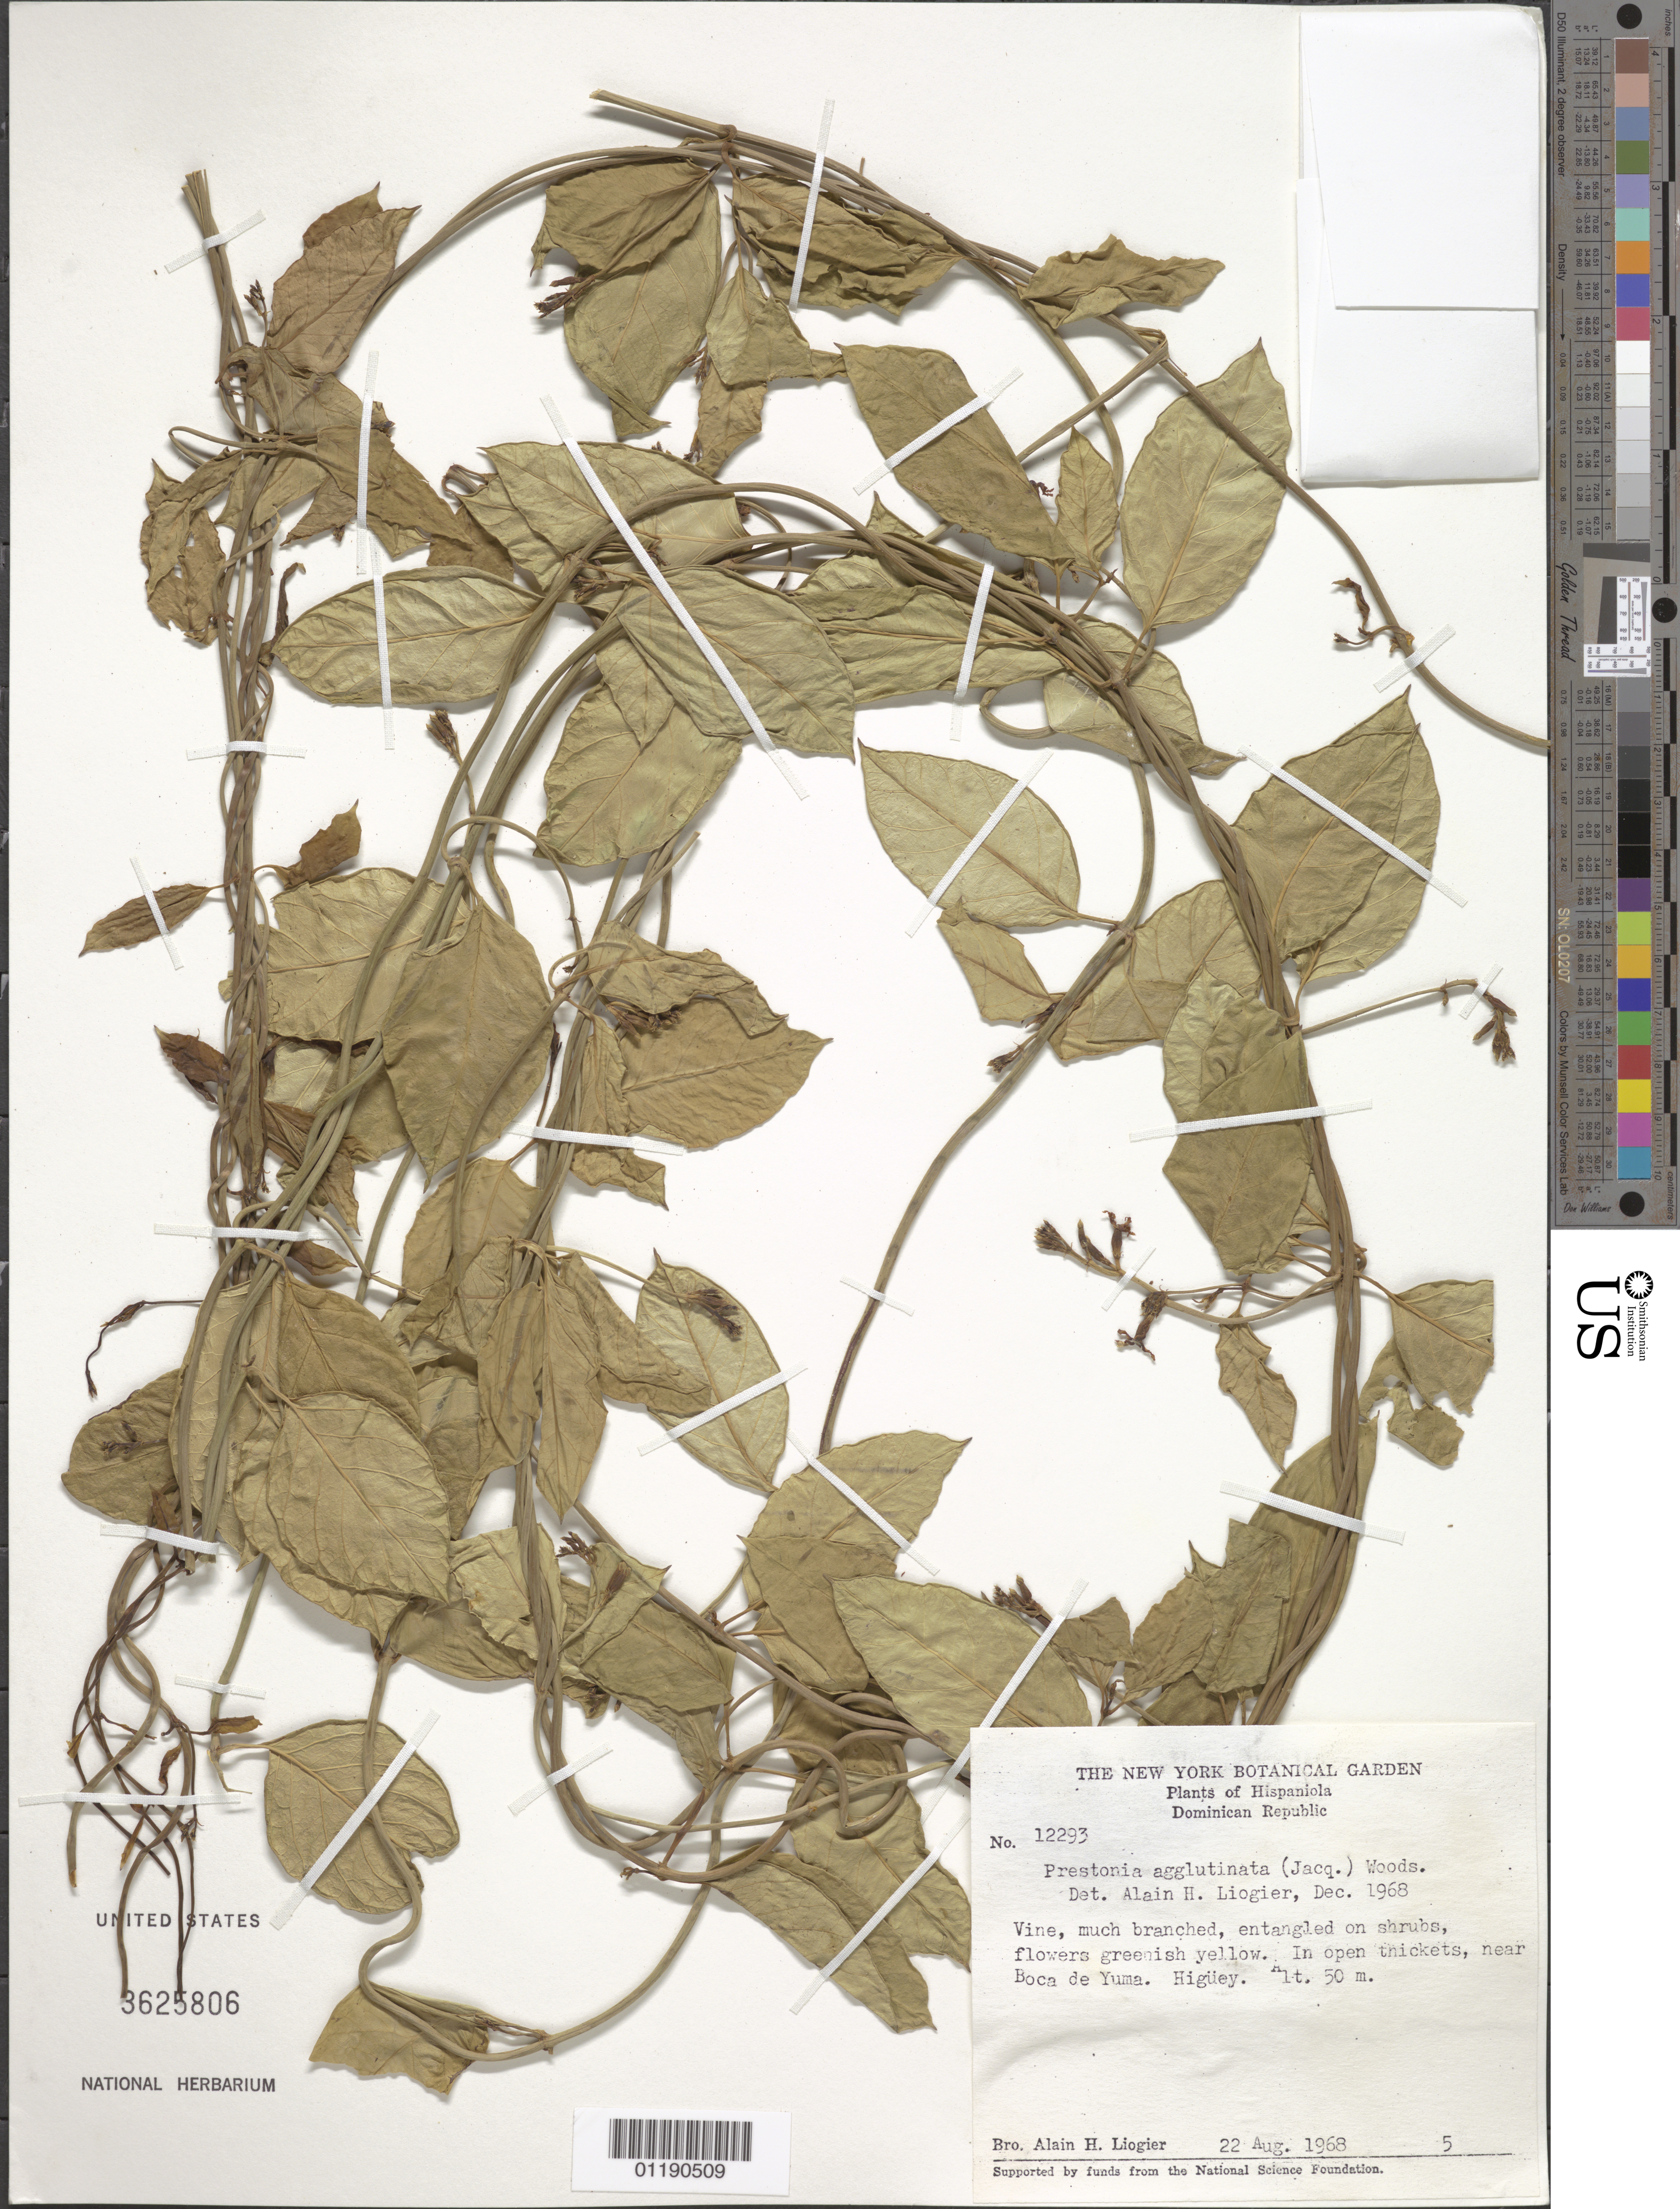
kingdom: Plantae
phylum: Tracheophyta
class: Magnoliopsida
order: Gentianales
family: Apocynaceae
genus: Prestonia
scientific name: Prestonia agglutinata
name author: (Jacq.) Woodson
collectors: A. H. Liogier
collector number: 12293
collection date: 1968-08-22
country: Dominican Republic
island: Hispaniola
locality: Near Boca de Yuma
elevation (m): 50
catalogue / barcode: US 3625806